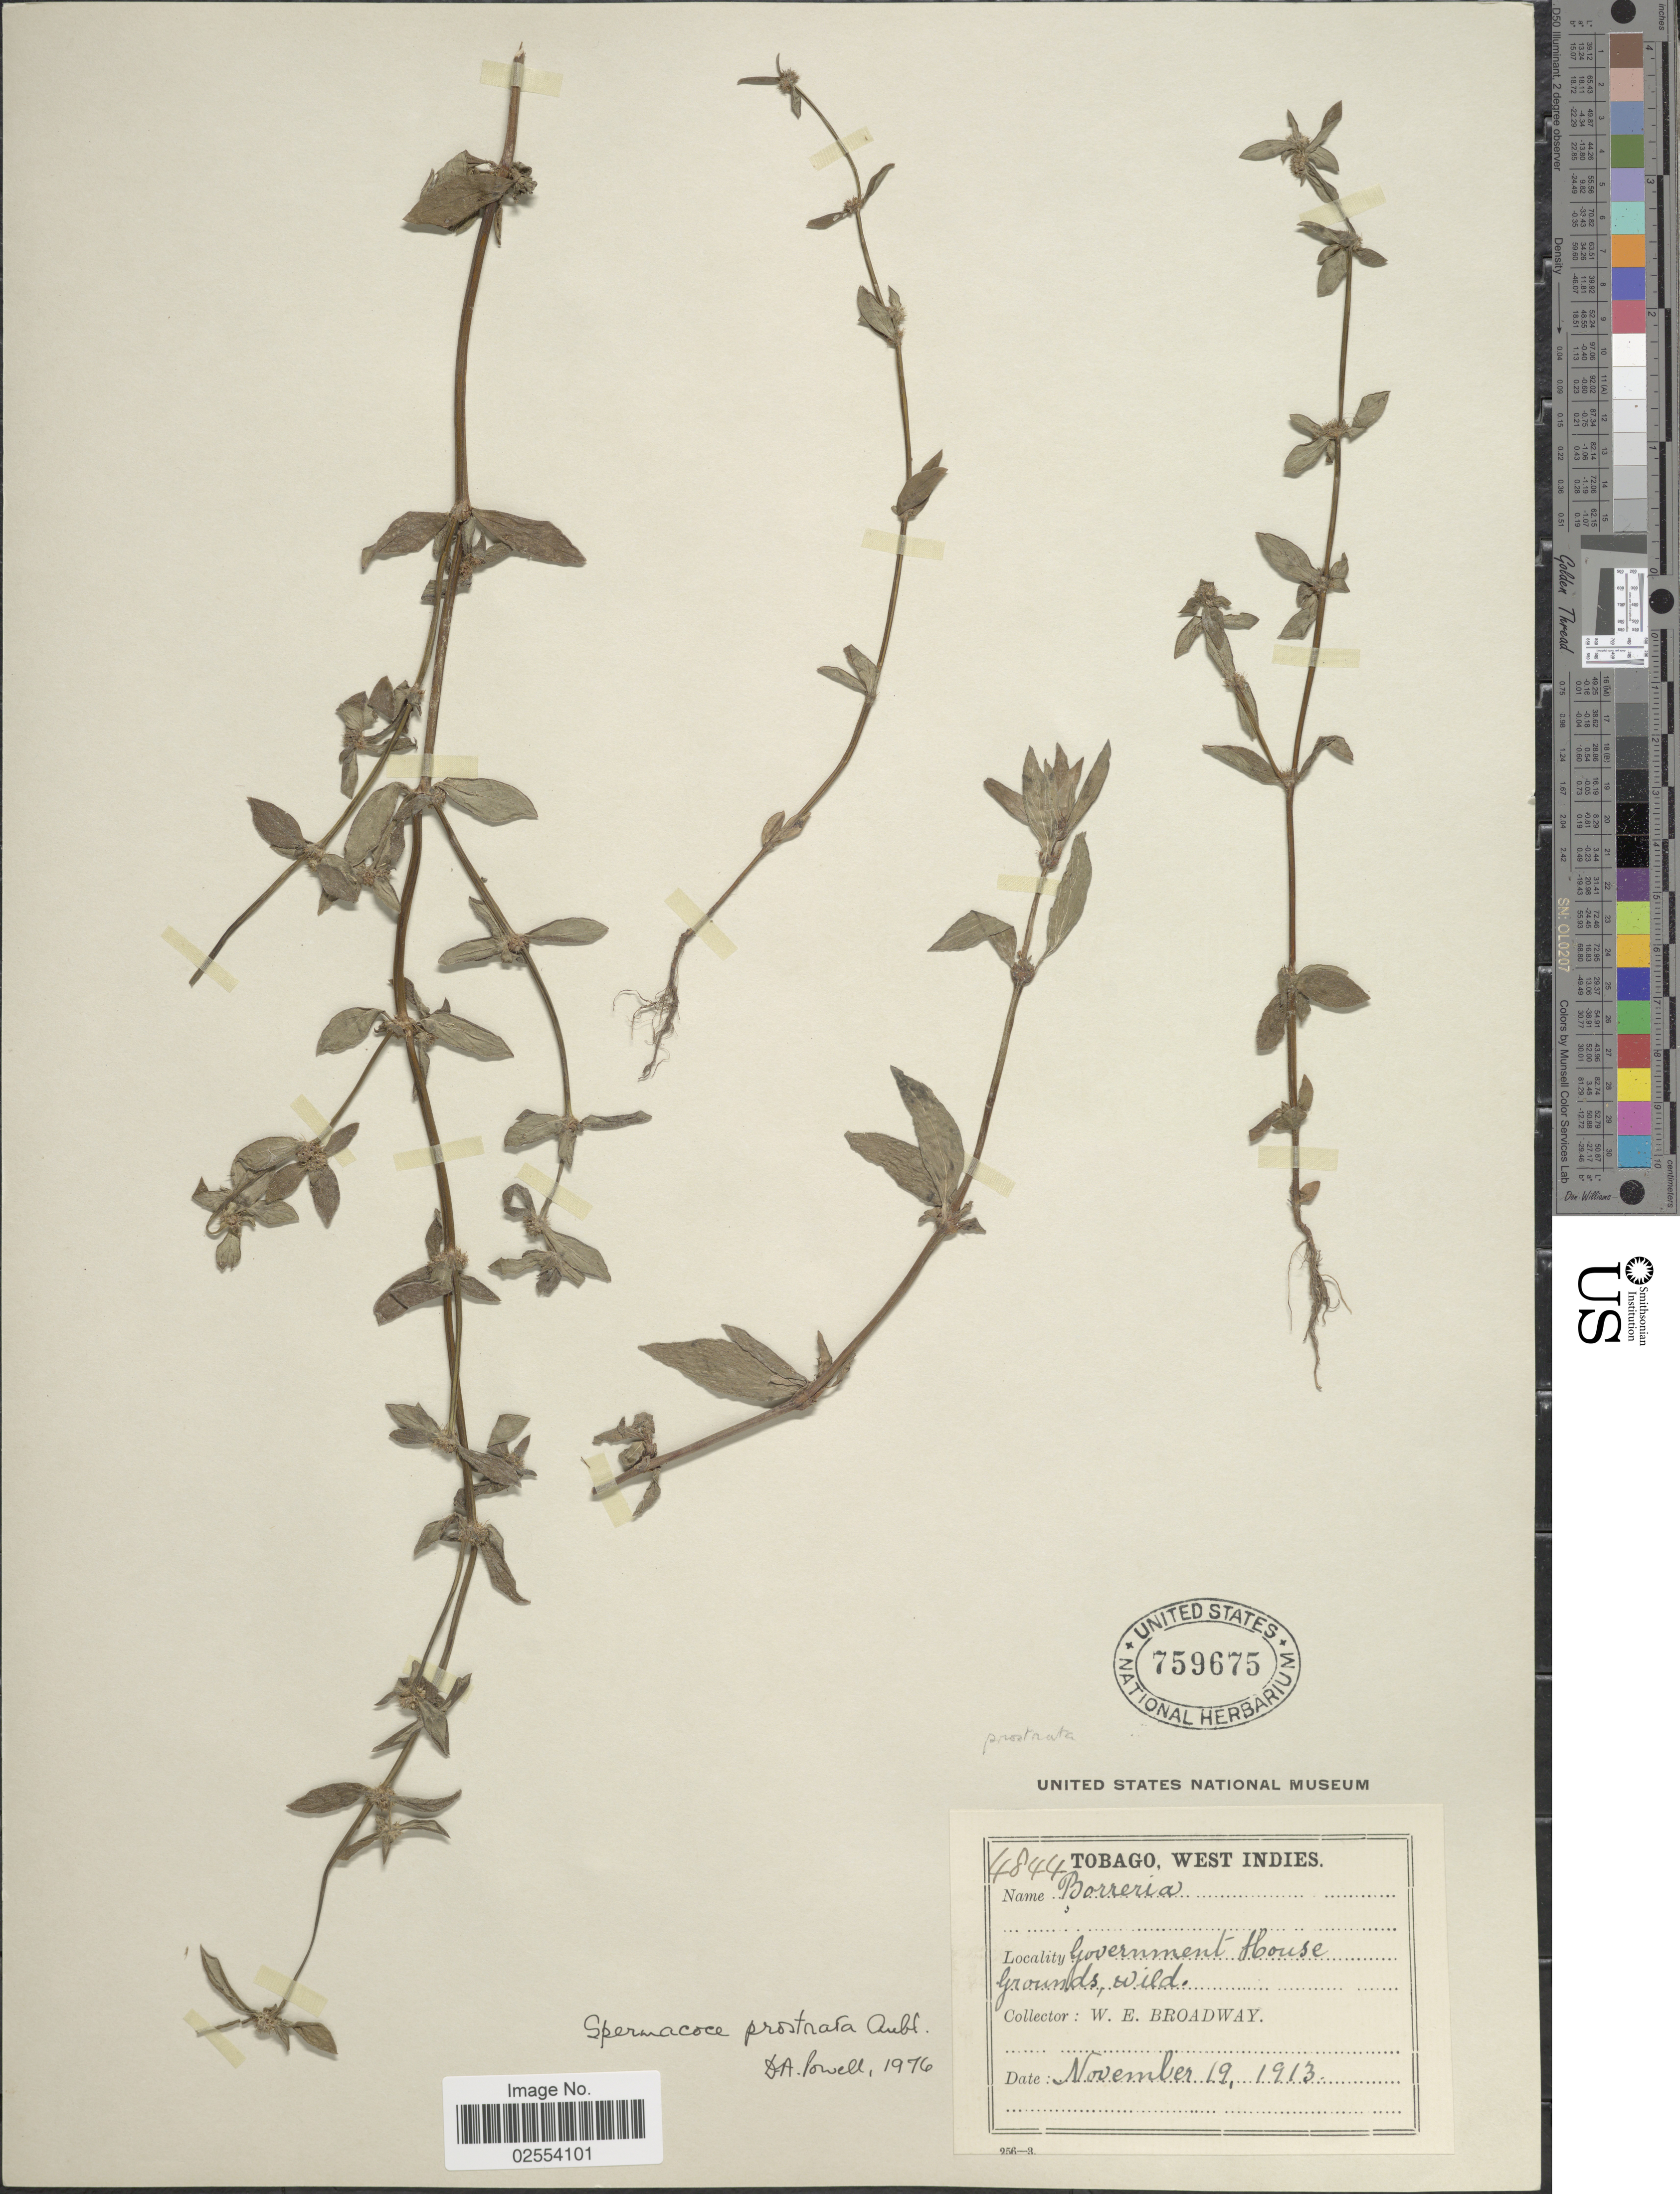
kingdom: Plantae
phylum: Tracheophyta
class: Magnoliopsida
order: Gentianales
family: Rubiaceae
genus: Spermacoce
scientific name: Spermacoce prostrata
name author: Aubl.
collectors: W. E. Broadway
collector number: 4844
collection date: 1913-11-19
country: Trinidad and Tobago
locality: Tobago, Government House Grounds, wild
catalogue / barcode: US 759675